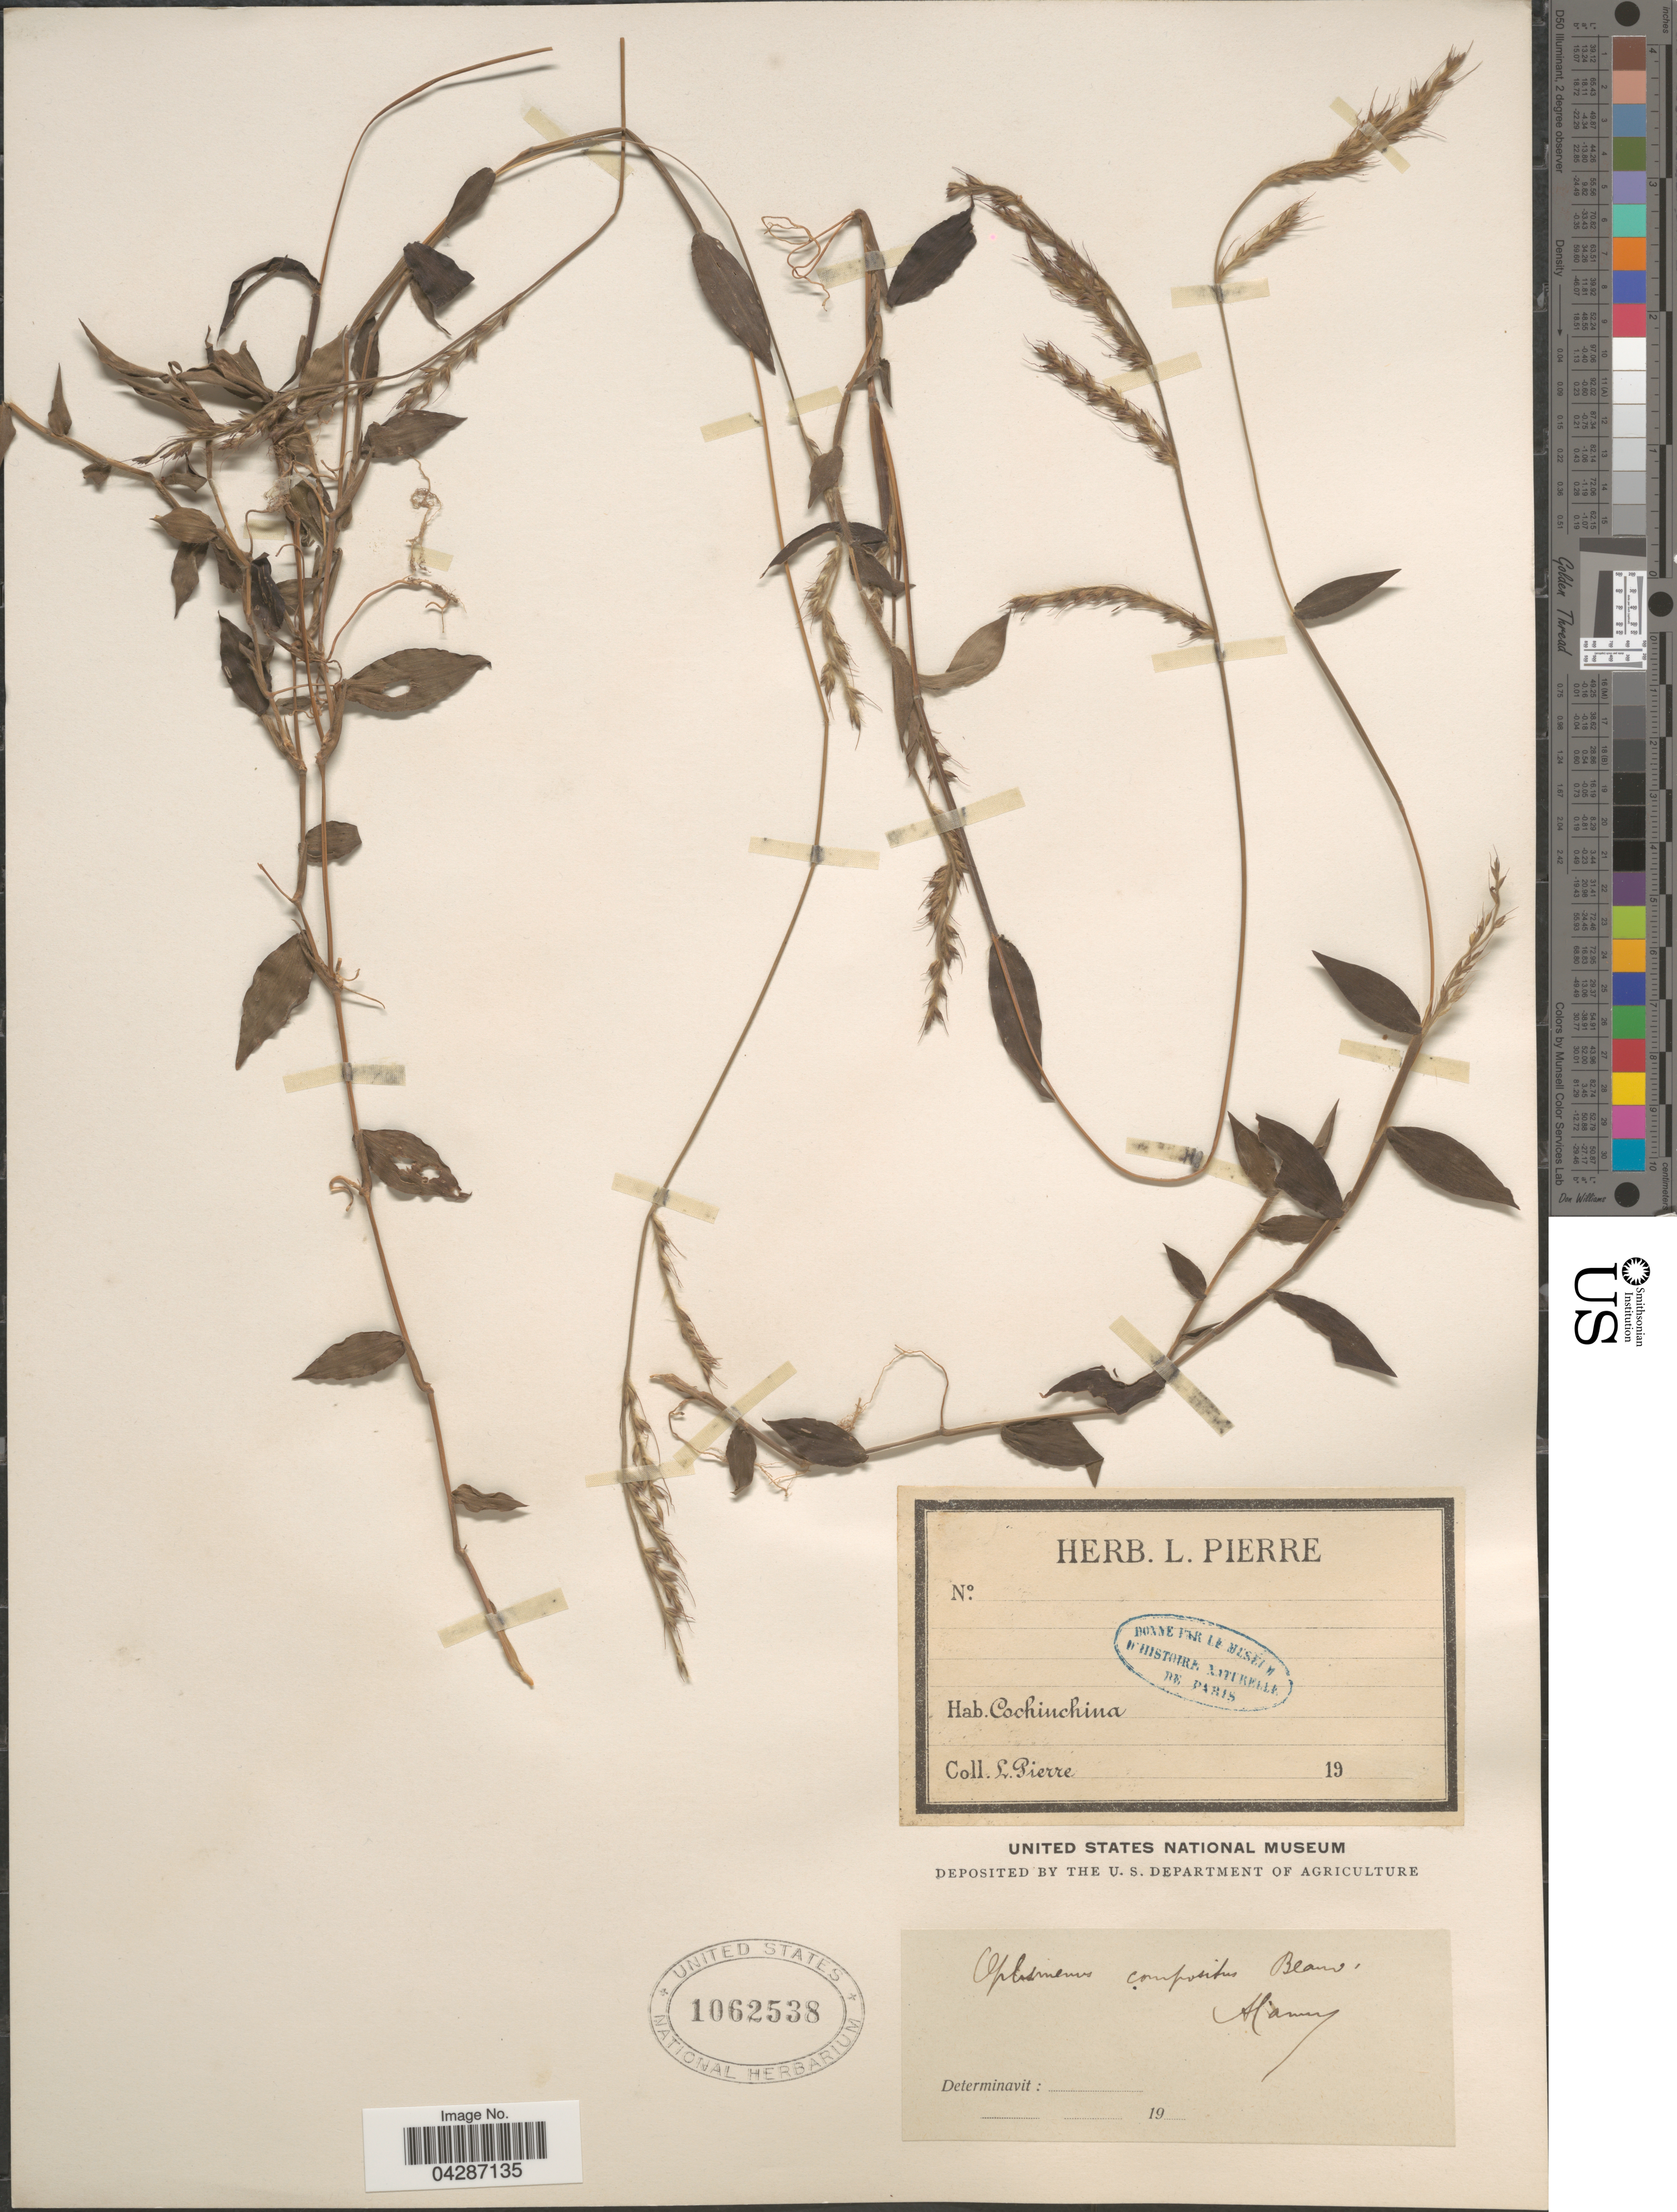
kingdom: Plantae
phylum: Tracheophyta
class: Liliopsida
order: Poales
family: Poaceae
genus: Oplismenus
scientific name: Oplismenus compositus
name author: (L.) P. Beauv.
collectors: L. Pierre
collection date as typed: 19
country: Vietnam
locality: Cochinchina.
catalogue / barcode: US 1062538